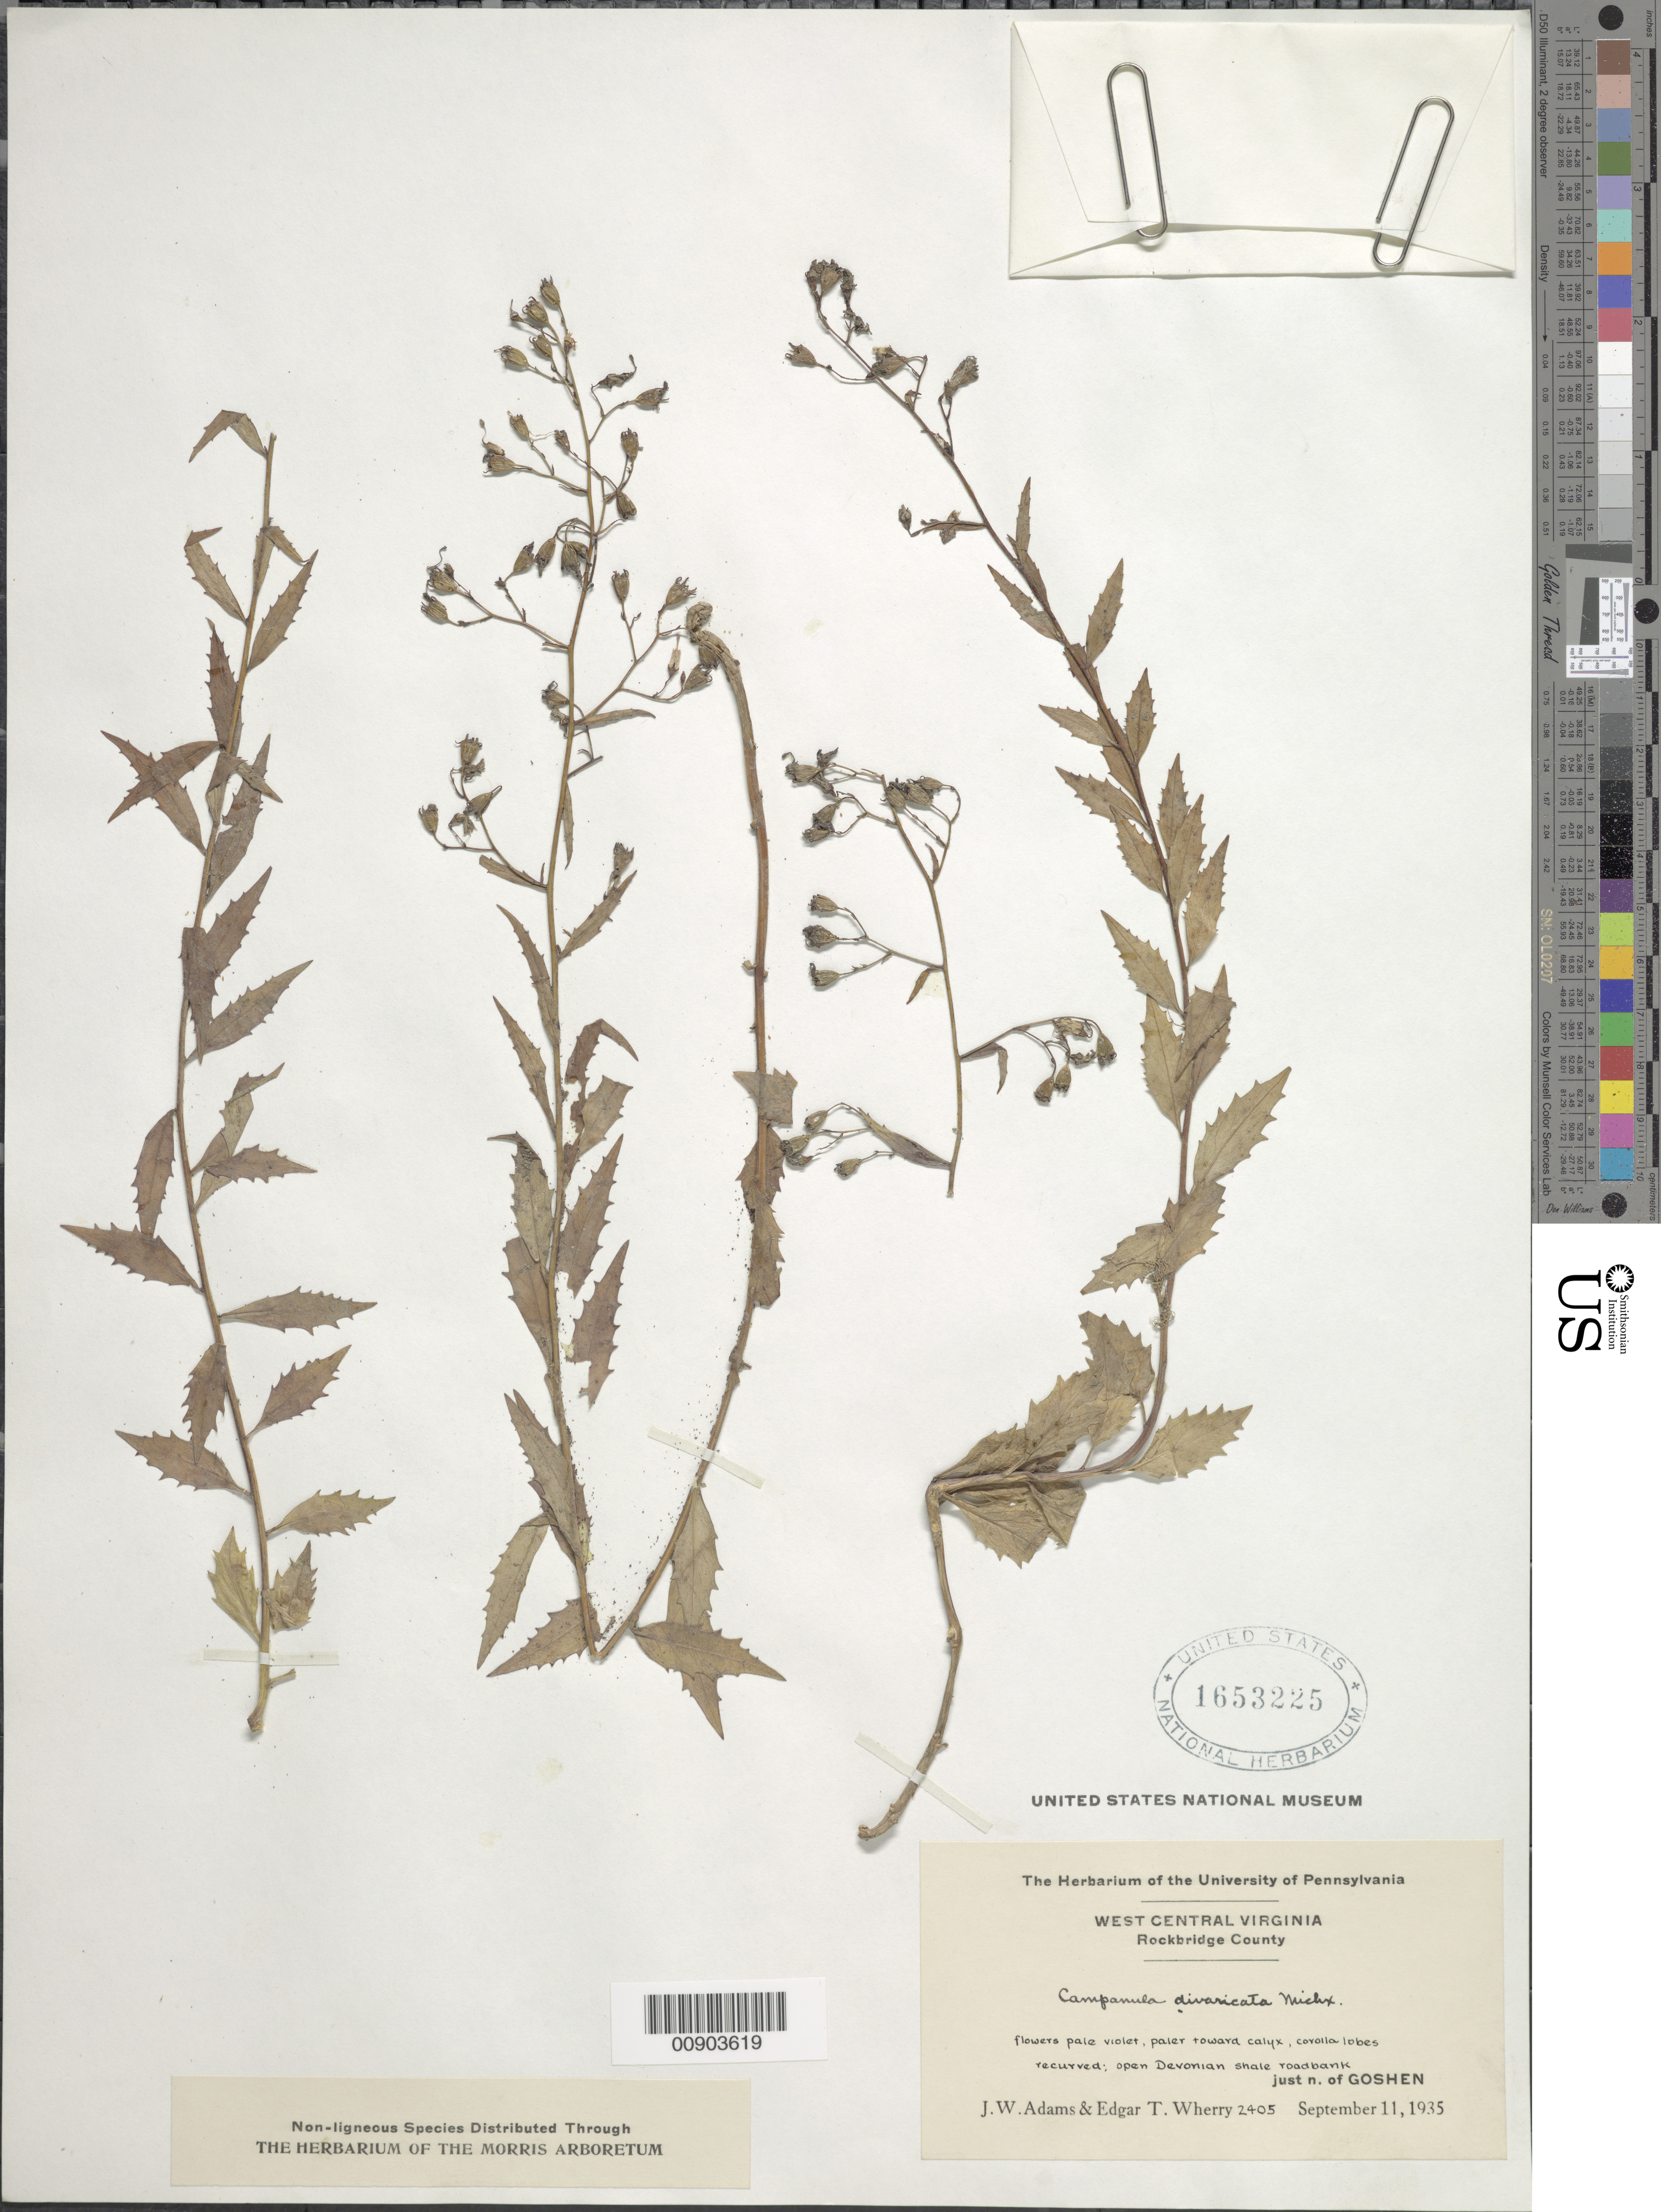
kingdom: Plantae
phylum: Tracheophyta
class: Magnoliopsida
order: Asterales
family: Campanulaceae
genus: Campanula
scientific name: Campanula divaricata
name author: Michx.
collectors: J. W. Adams & E. T. Wherry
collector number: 2405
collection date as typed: September 11, 1935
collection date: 1935-09-11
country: United States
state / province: Virginia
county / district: Rockbridge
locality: Just N. of Goshen.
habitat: Open Devonian shale roadbank.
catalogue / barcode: US 1653225